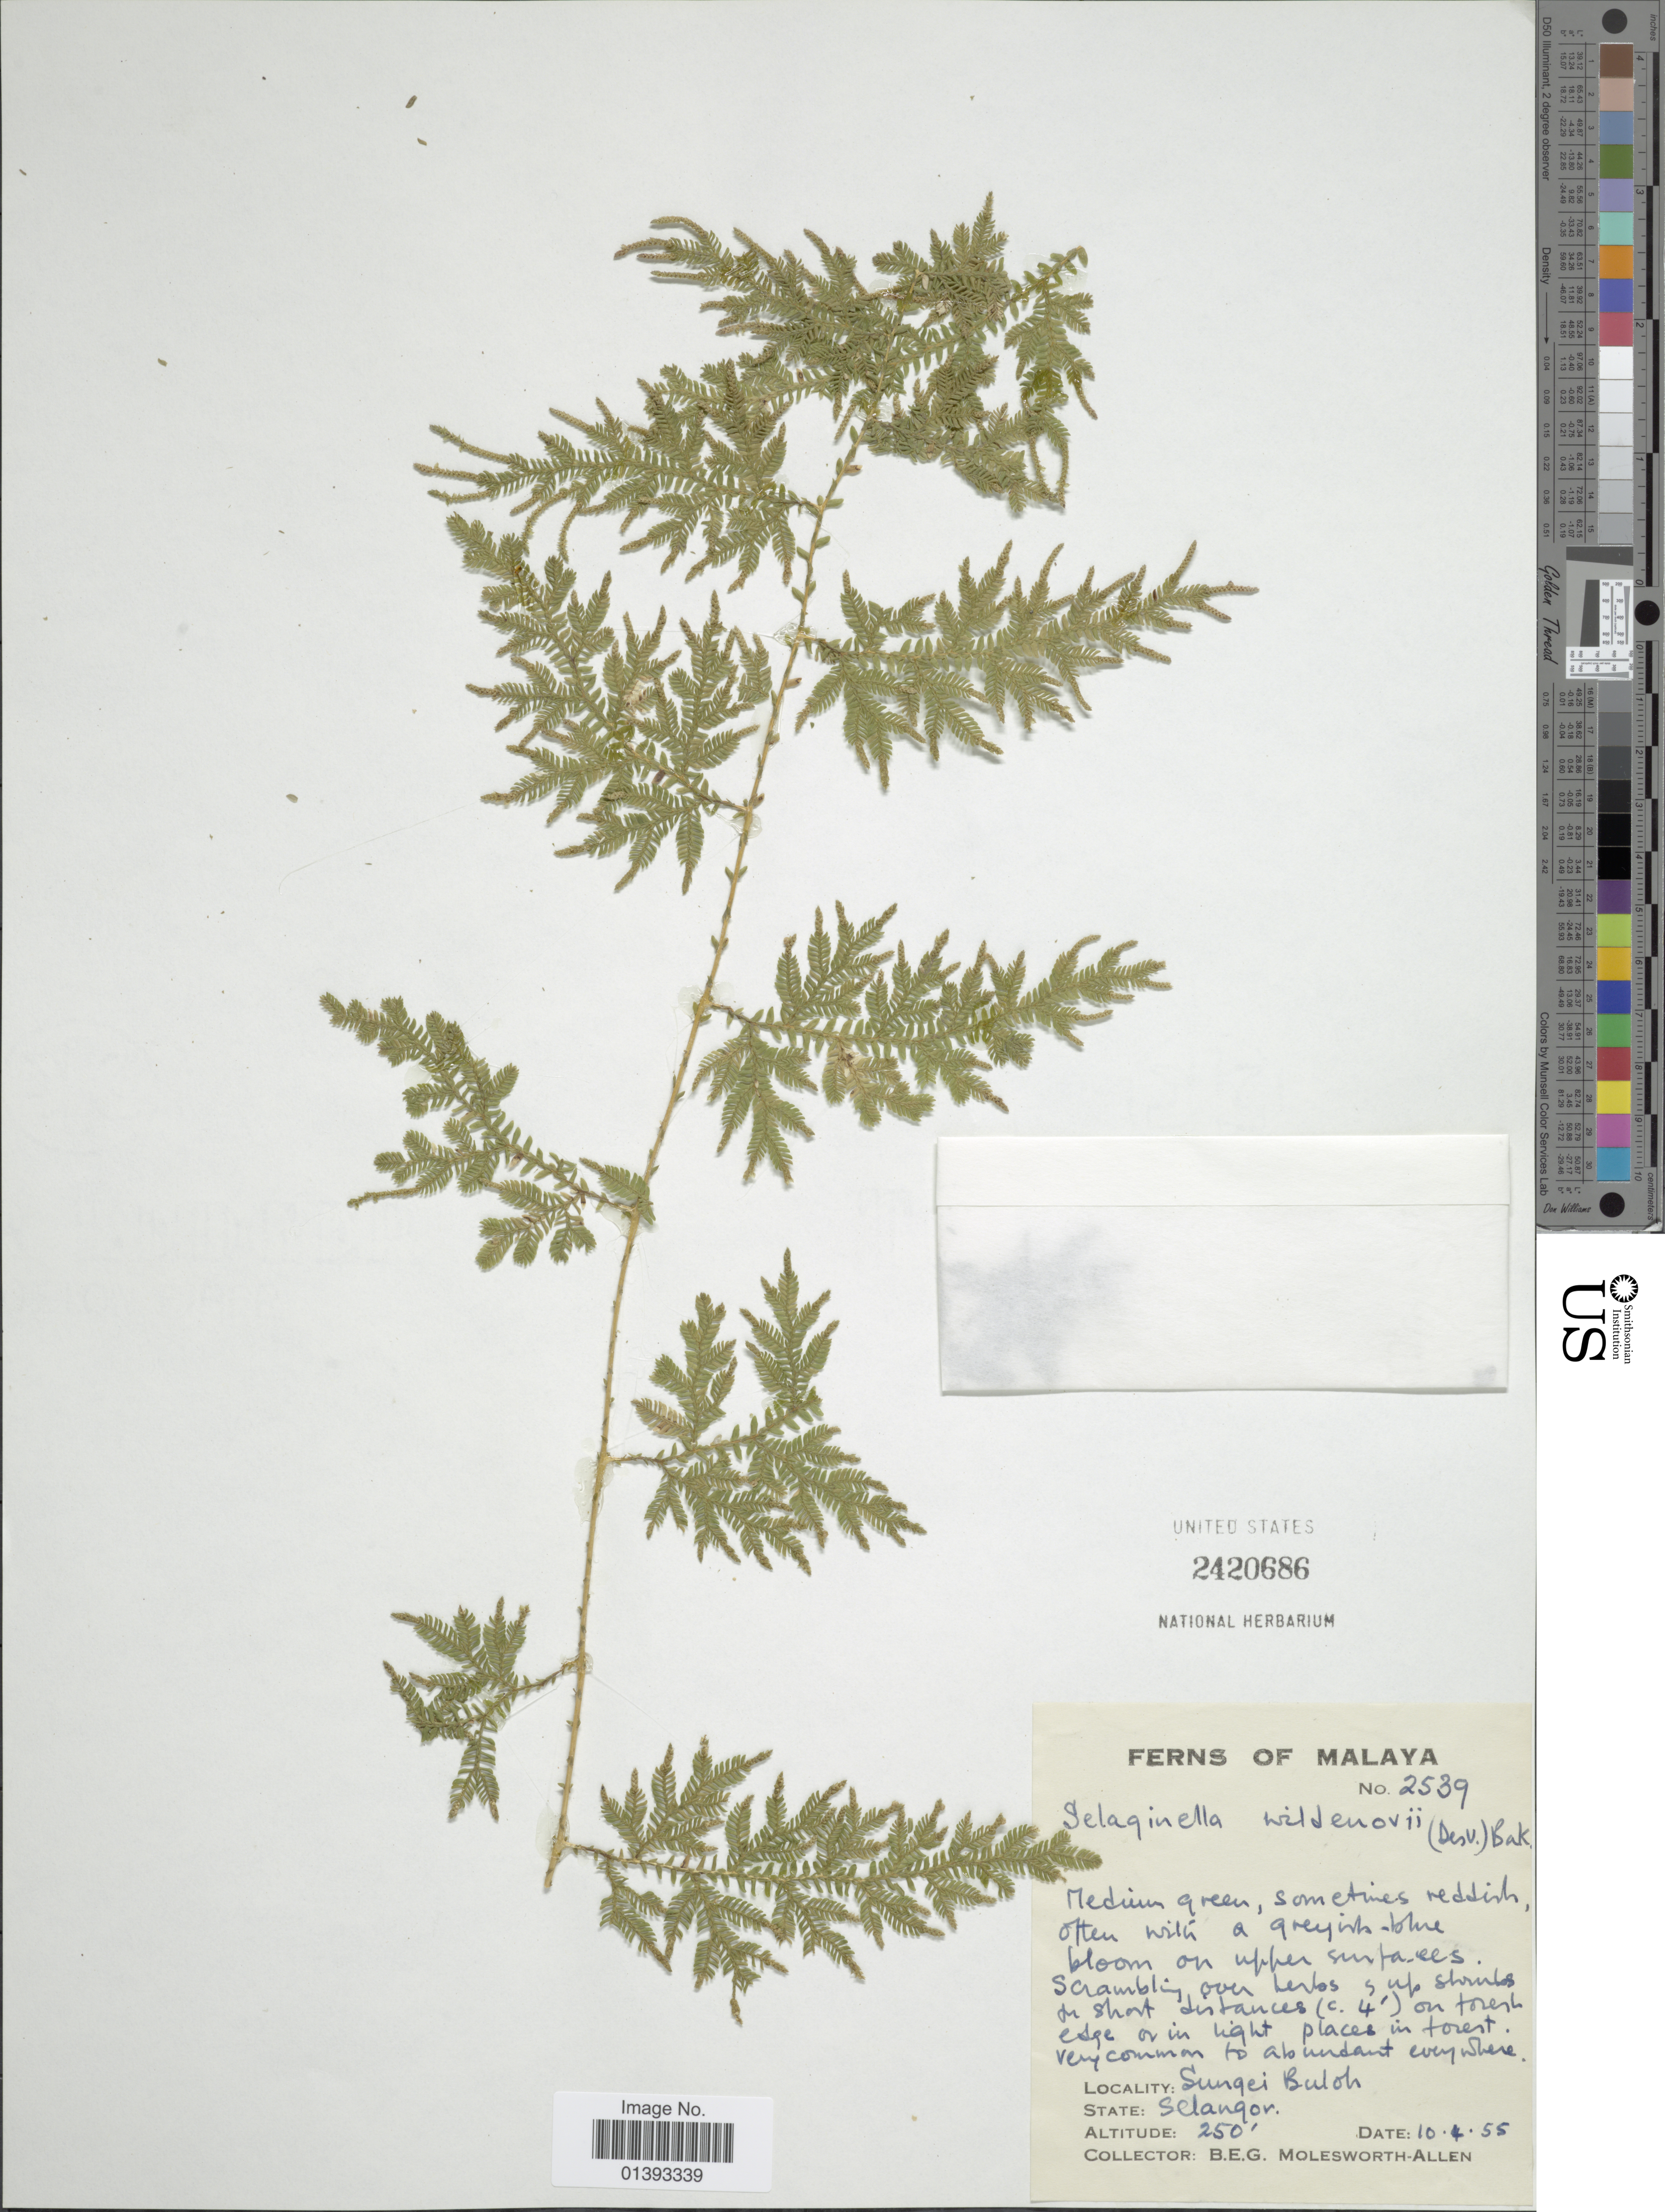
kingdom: Plantae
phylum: Tracheophyta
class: Lycopodiopsida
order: Selaginellales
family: Selaginellaceae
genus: Selaginella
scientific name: Selaginella willdenowii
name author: (Desv. ex Poir.) Baker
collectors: B. E. G. Molesworth-Allen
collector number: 2539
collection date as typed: Transcribed d/m/y: 10/1/55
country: Malaysia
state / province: Selangor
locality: Malaya, Sungei Buloh, Selangor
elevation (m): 76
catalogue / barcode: US 2420686